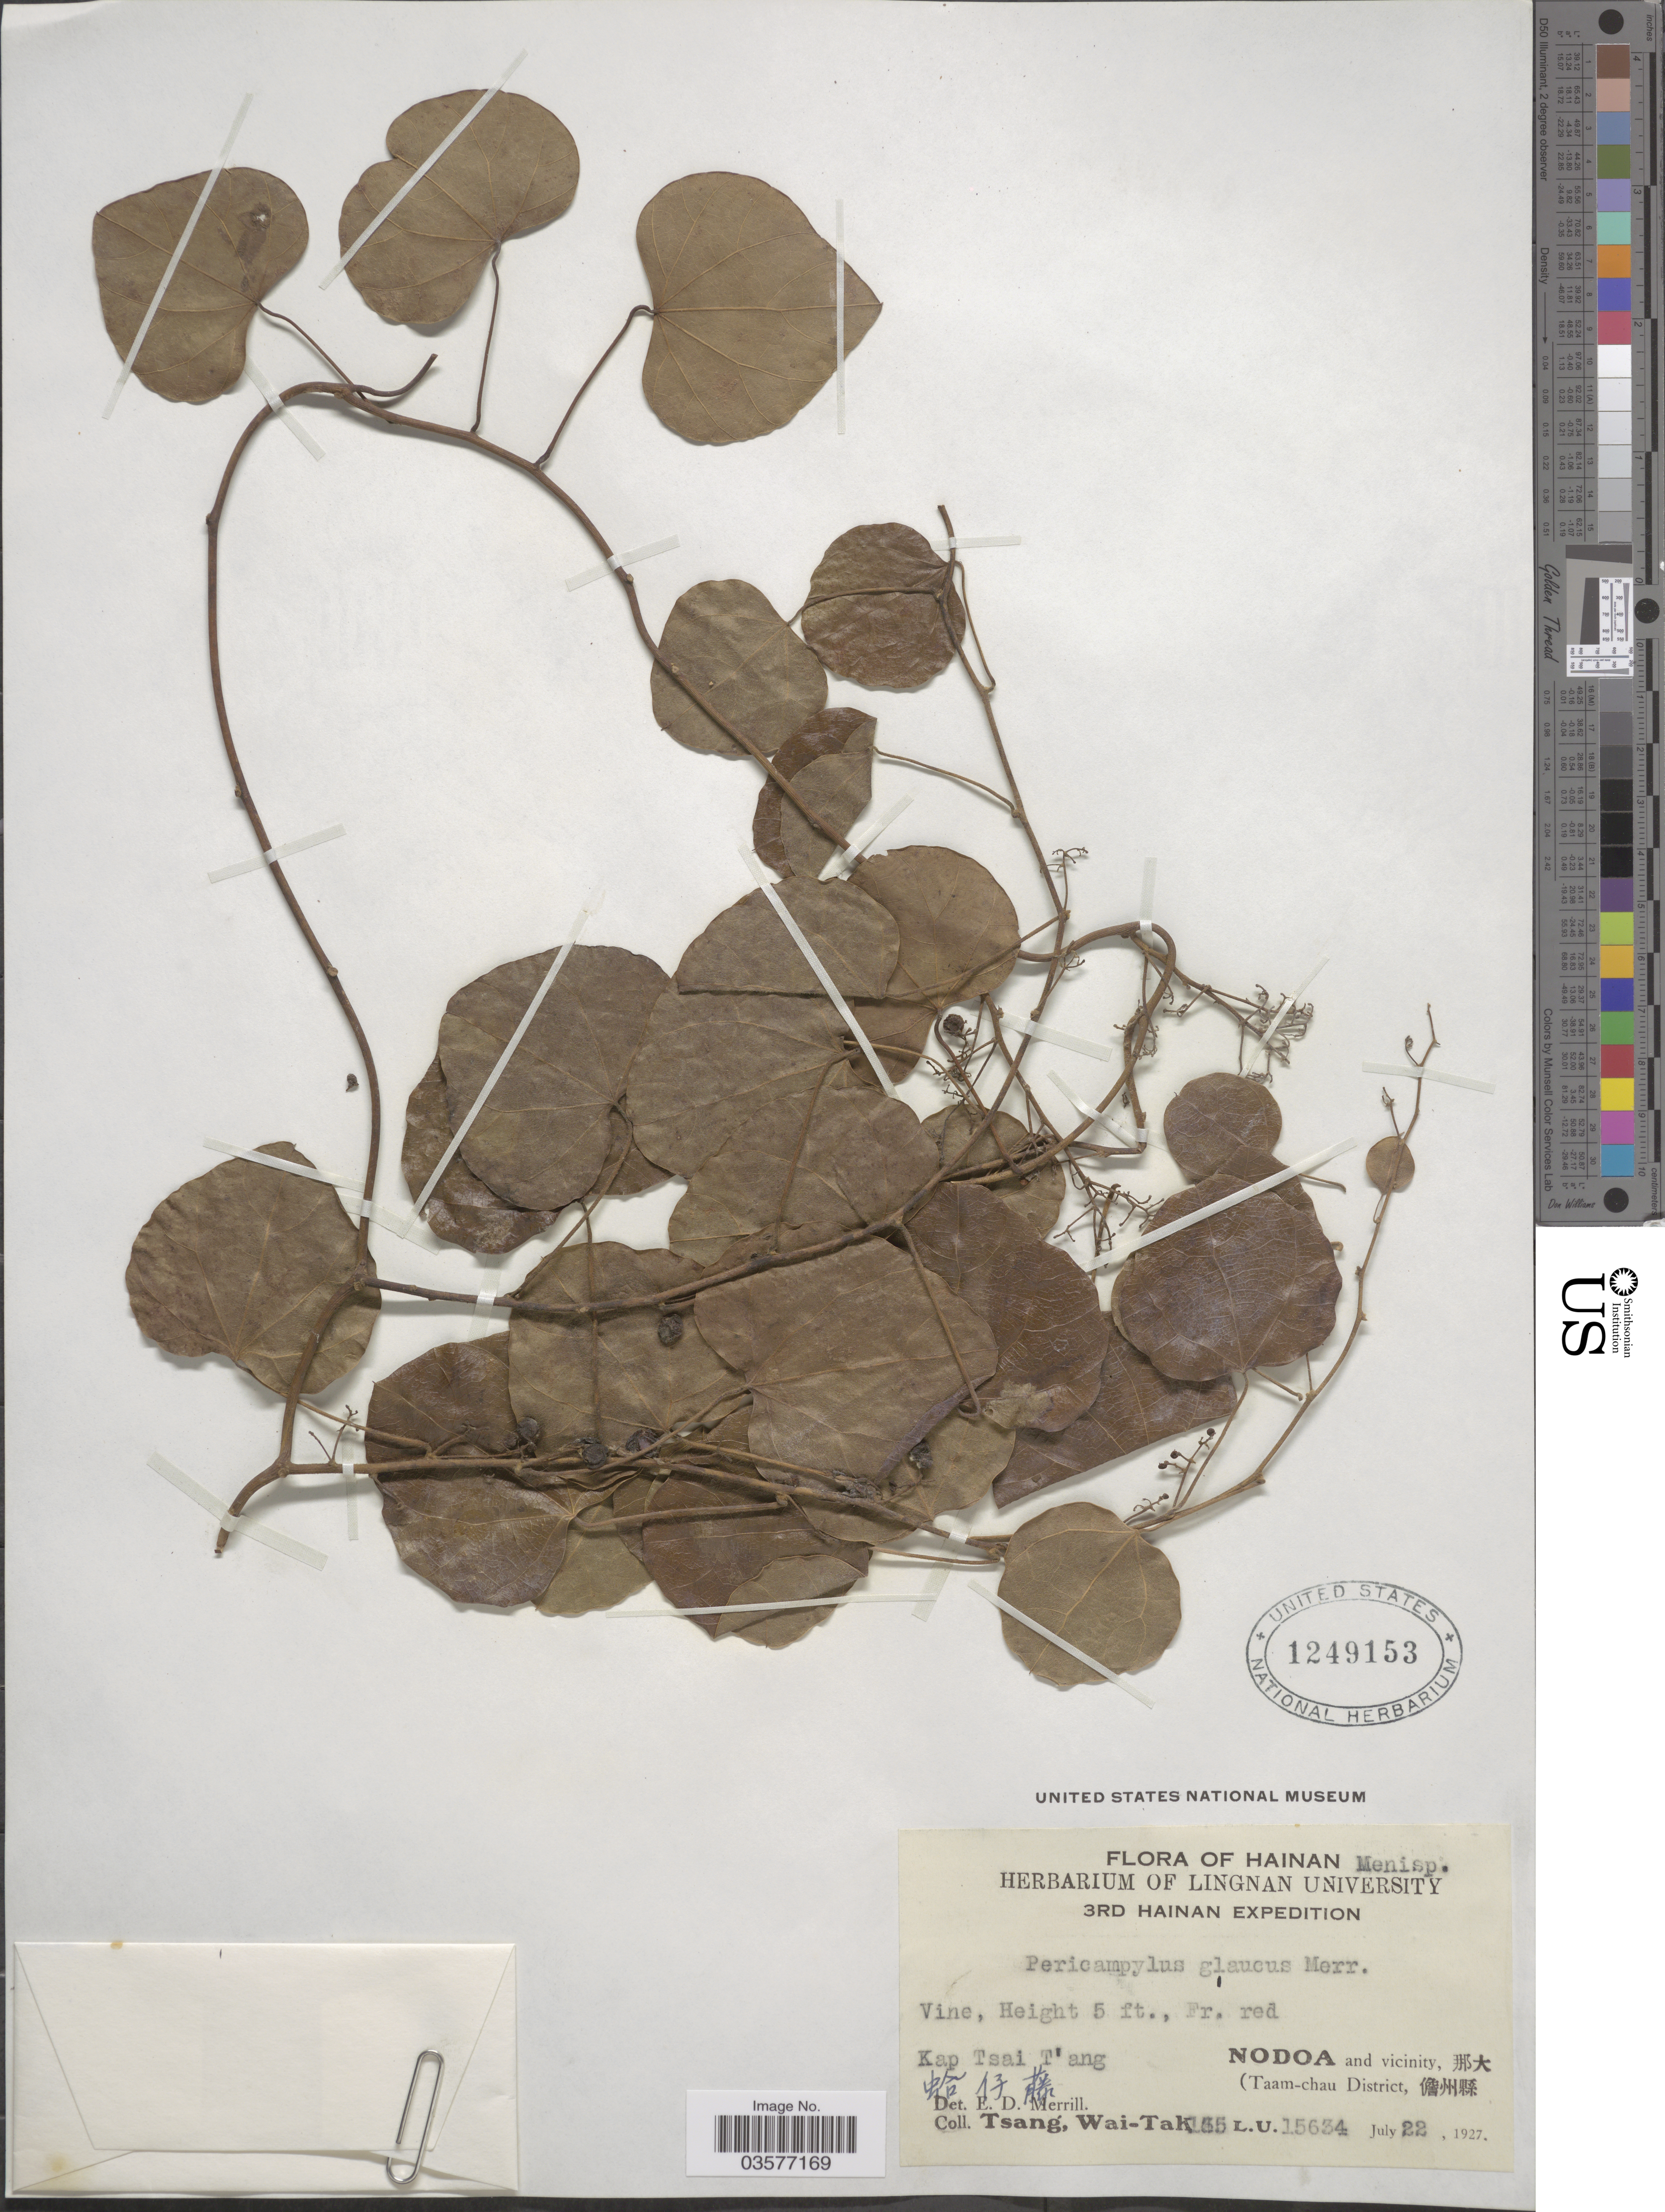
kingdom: Plantae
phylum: Tracheophyta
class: Magnoliopsida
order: Ranunculales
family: Menispermaceae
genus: Pericampylus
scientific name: Pericampylus glaucus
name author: (Lam.) Merr.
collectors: W. T. Tsang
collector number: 155 L.U. 15634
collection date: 1927-07-22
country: China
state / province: Hainan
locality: Kap Tsai T'ang, Nodoa and vicinity, X. (Taam-chau District, X).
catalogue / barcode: US 1249153